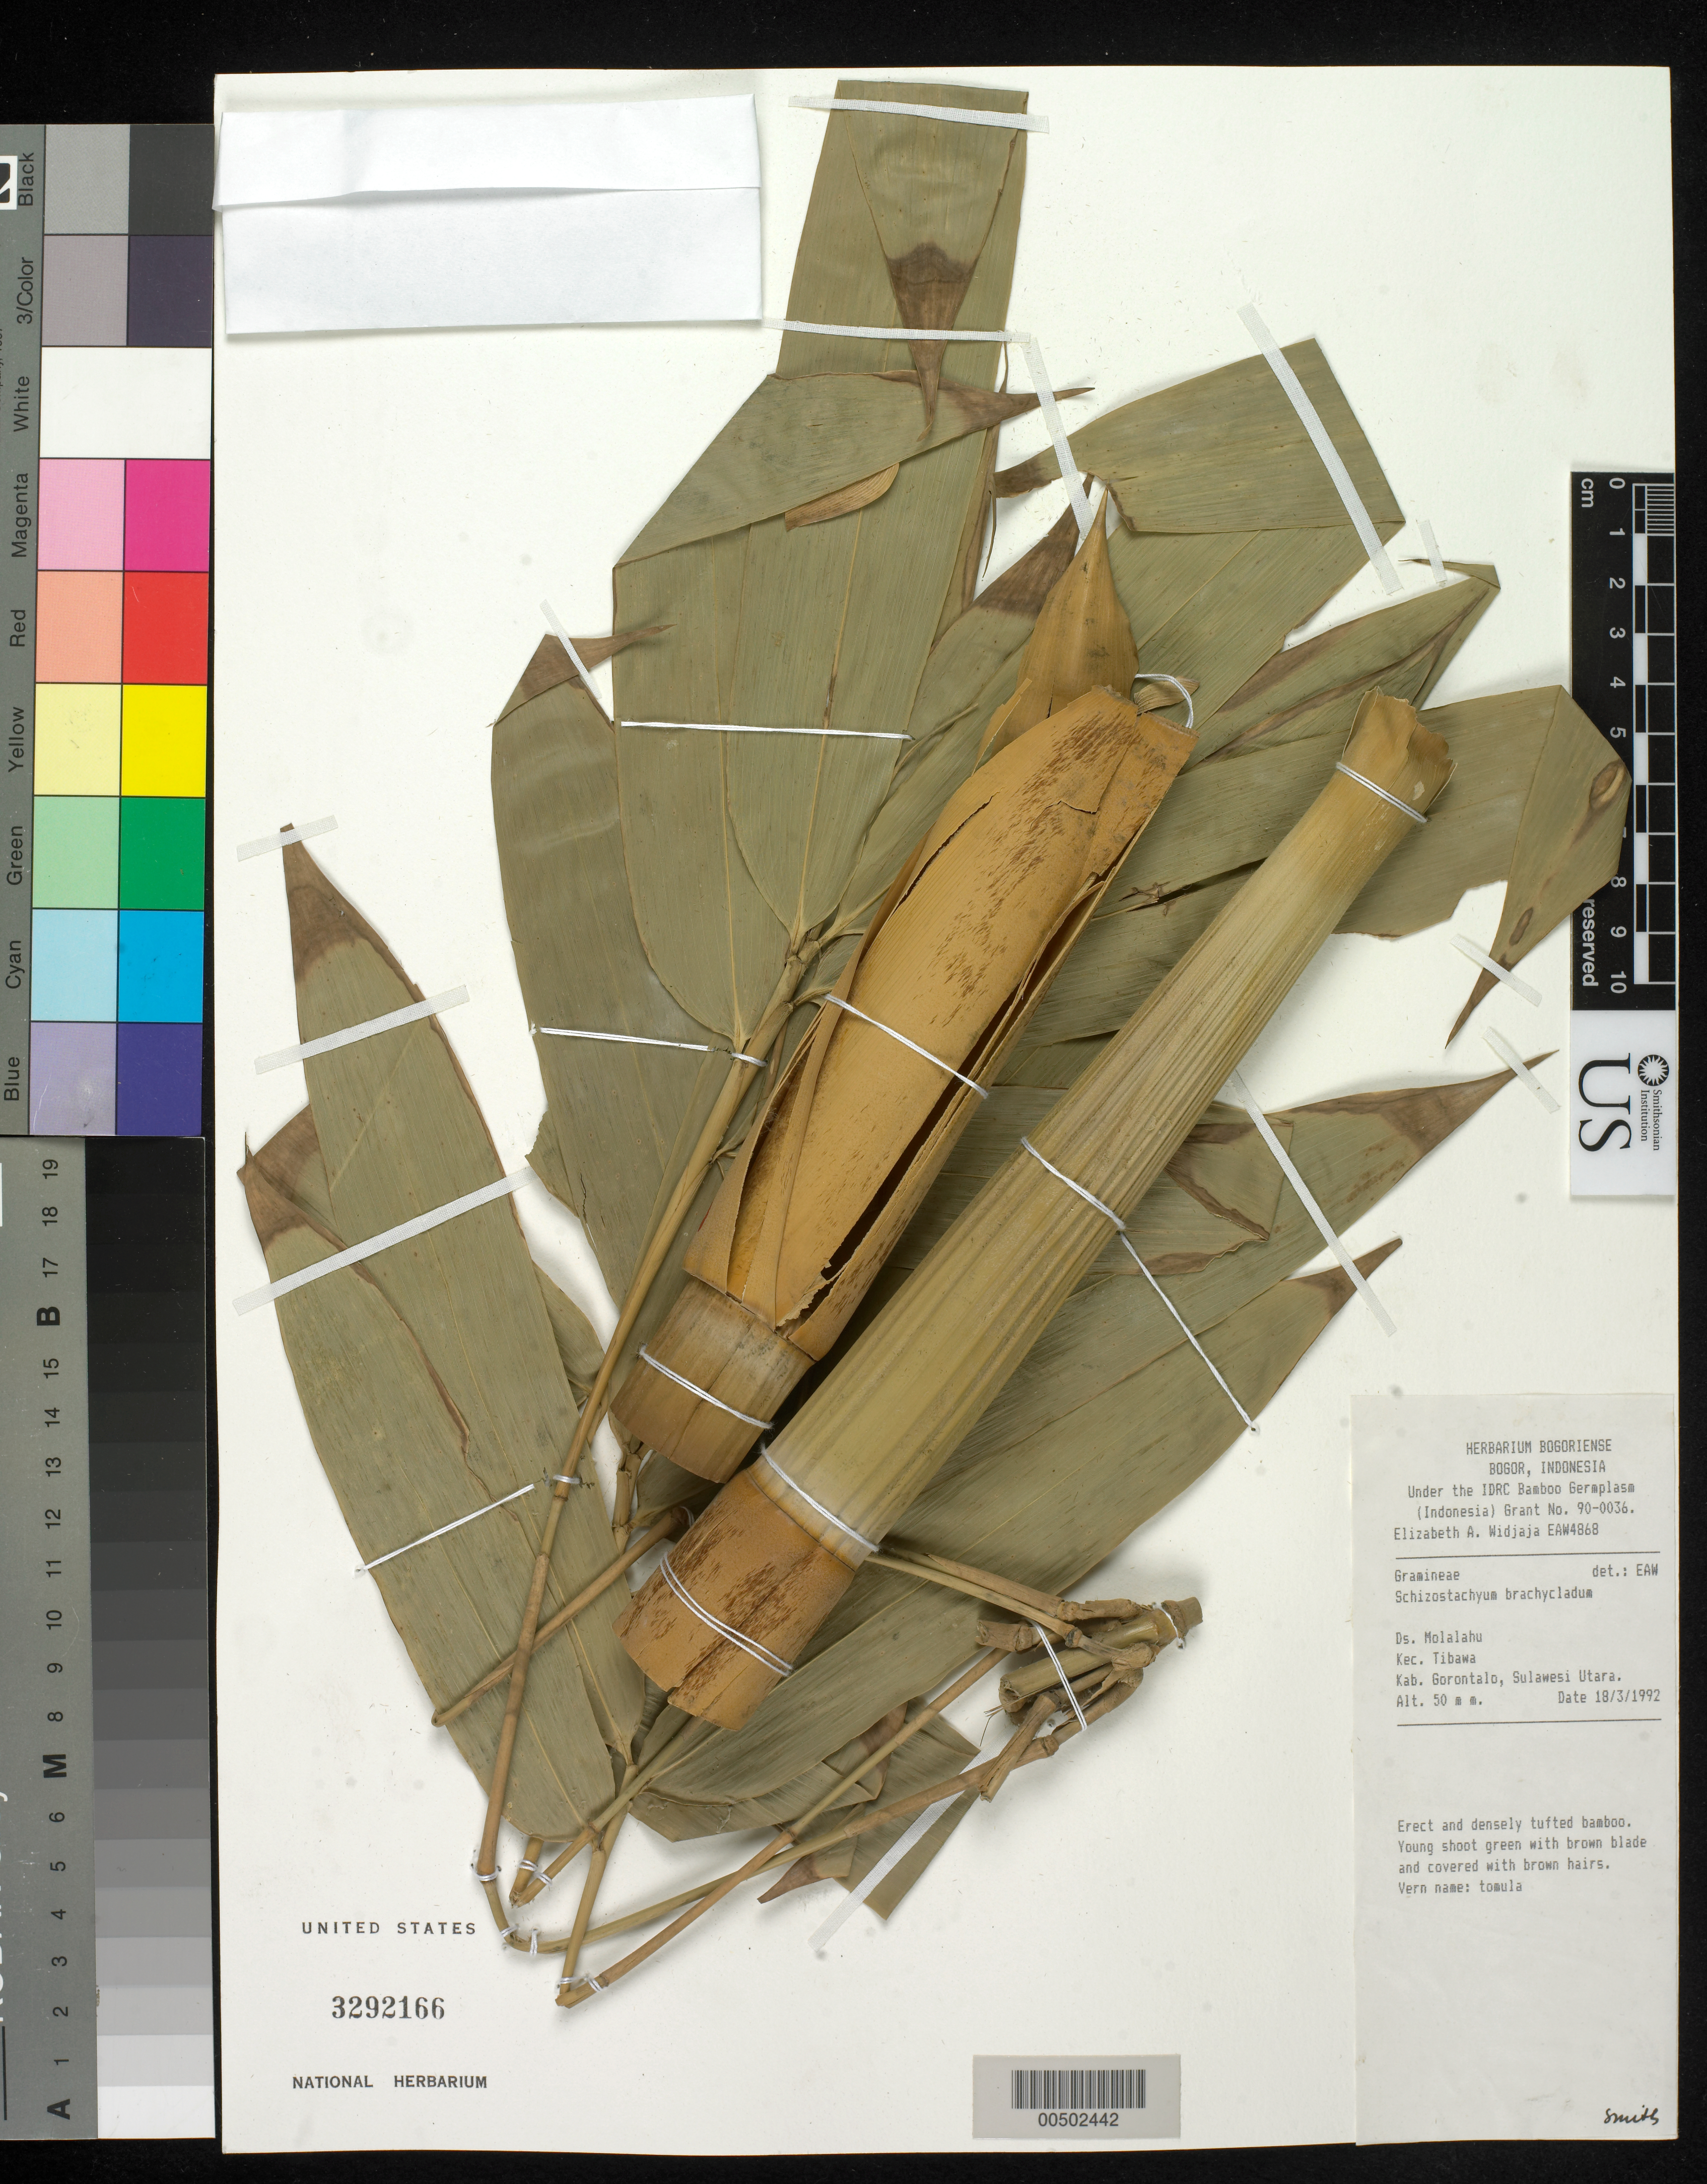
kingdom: Plantae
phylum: Tracheophyta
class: Liliopsida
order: Poales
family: Poaceae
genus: Schizostachyum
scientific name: Schizostachyum brachycladum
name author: (Kurz ex Munro) Kurz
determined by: Widjaja, E. A.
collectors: E. A. Widjaja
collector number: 4868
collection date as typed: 18 Mar 1992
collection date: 1992-03-18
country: Indonesia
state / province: Sulawesi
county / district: Sulawesi Utara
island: Sulawesi [Celebes]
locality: Ds. Molalahu, Kec. Tibawa, Kab. Gorontalo, Sulawesi Utara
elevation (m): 50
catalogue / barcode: US 3292166